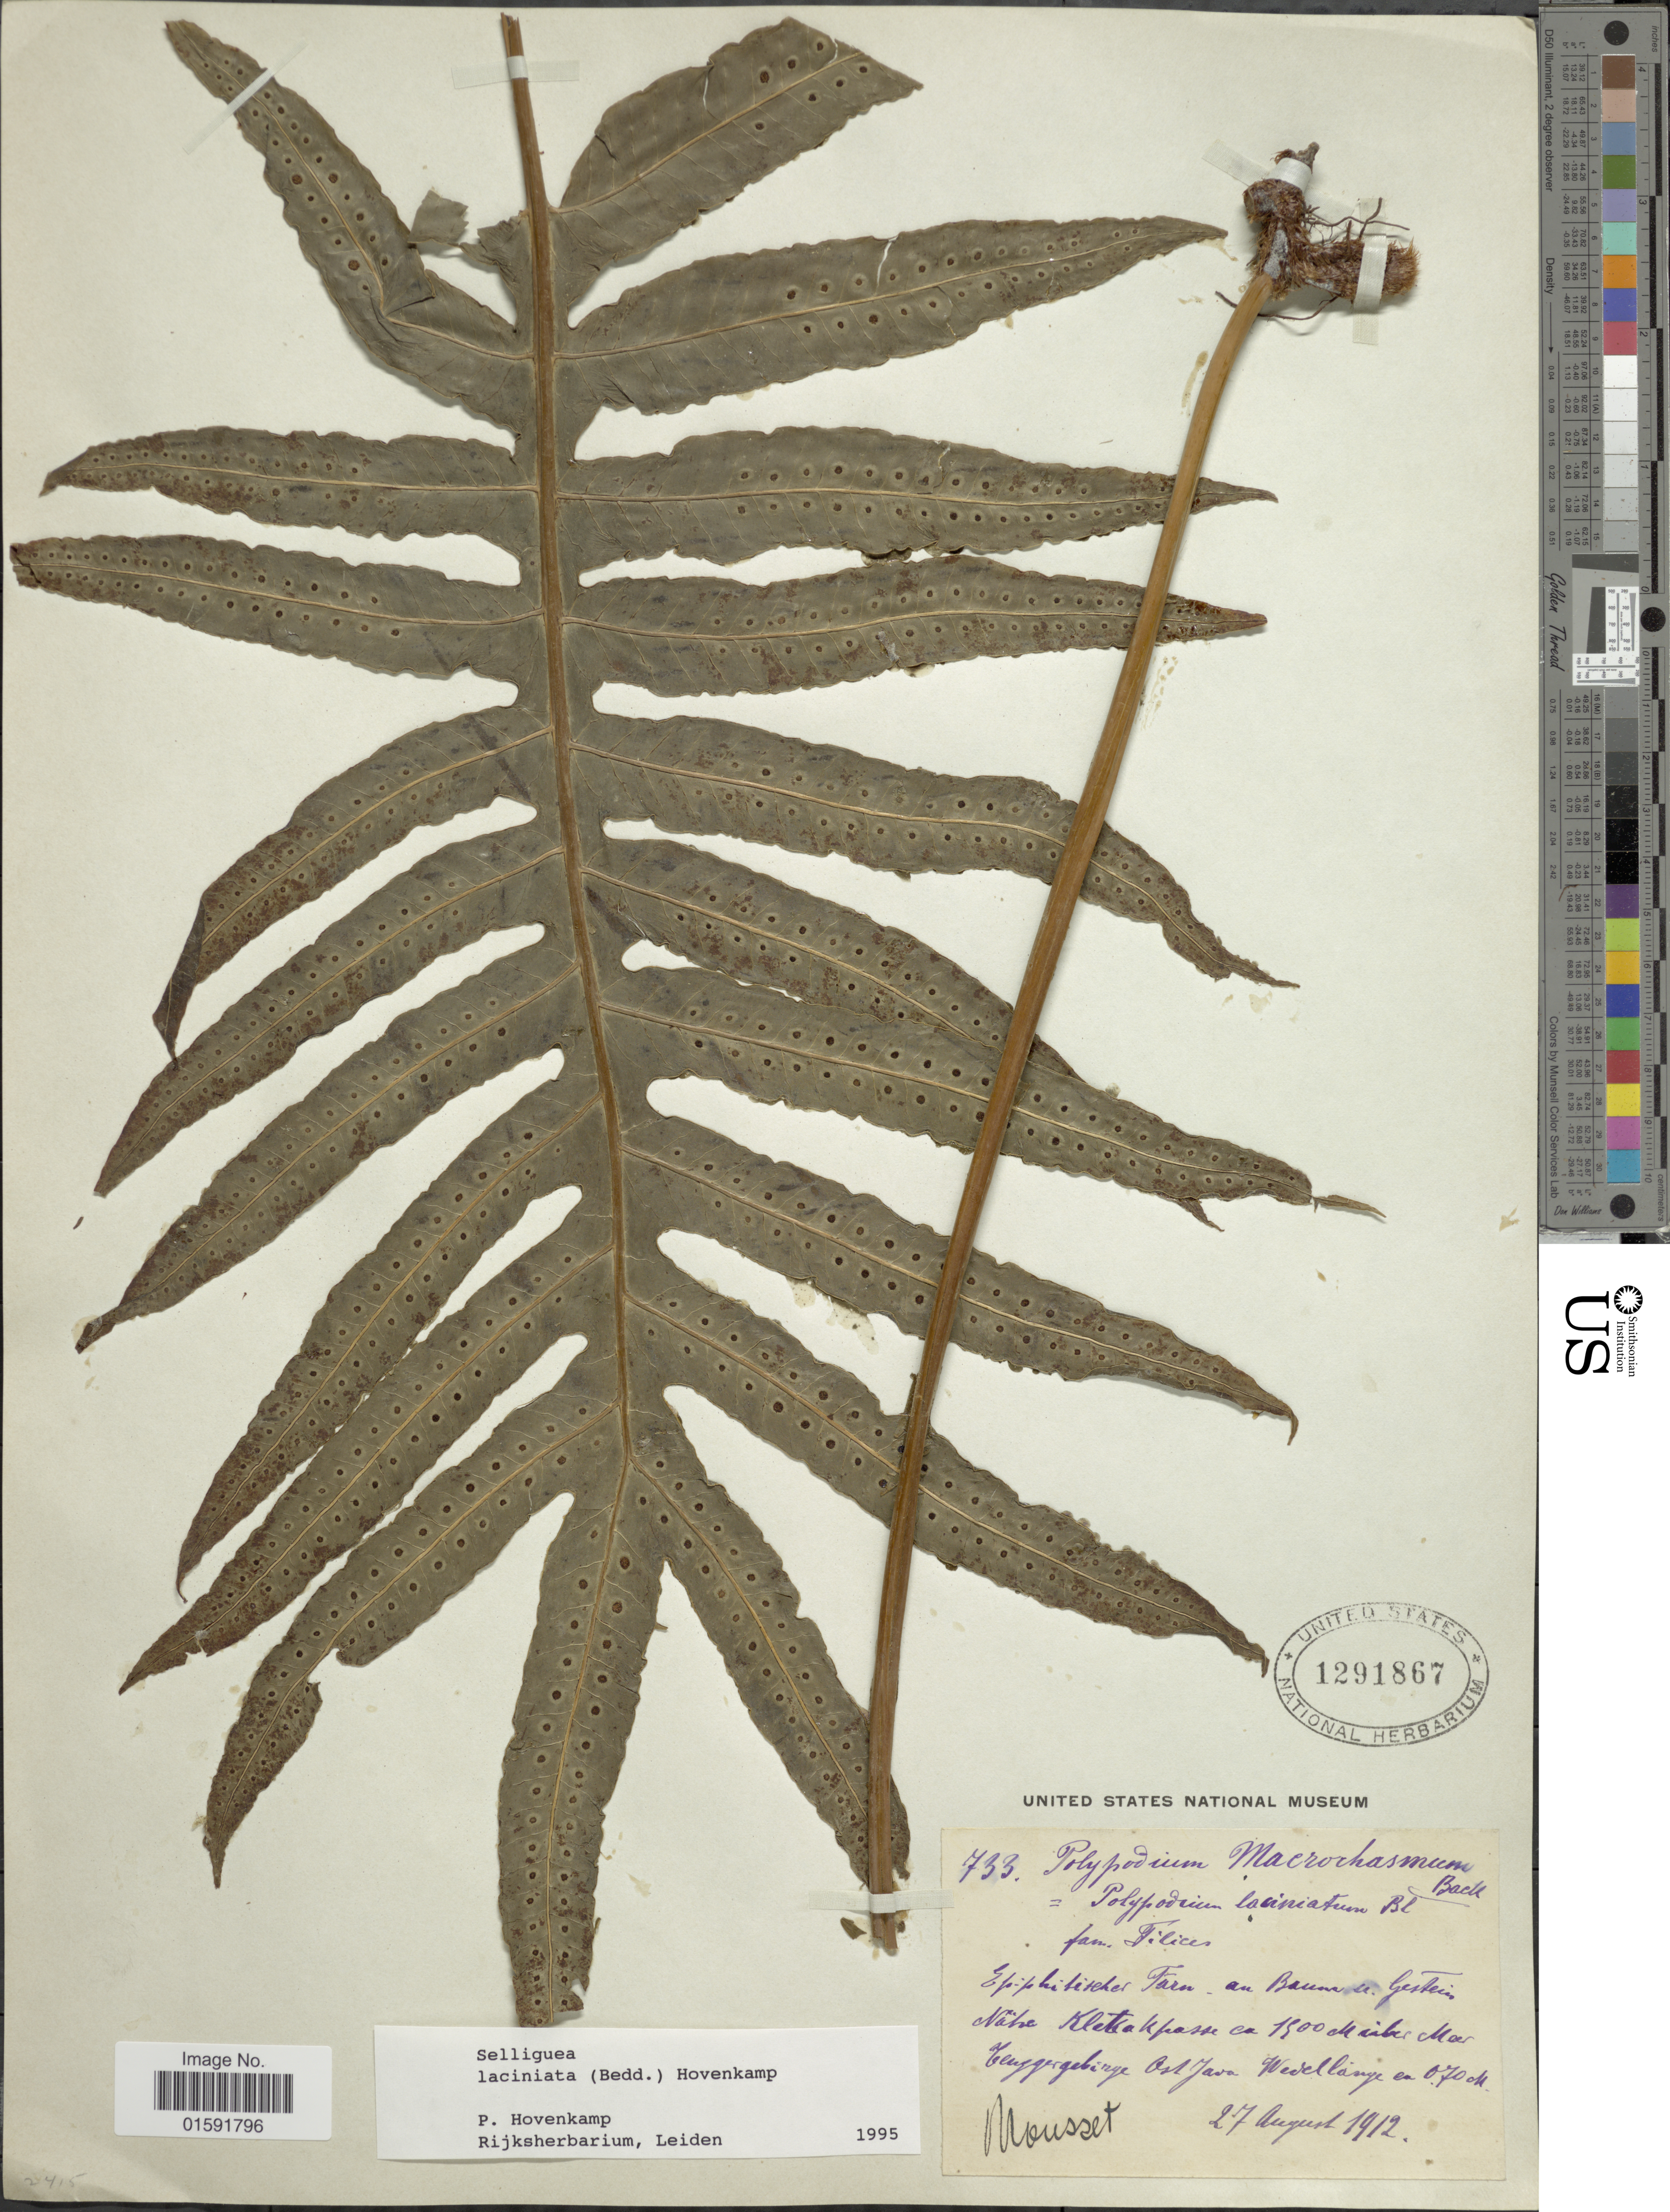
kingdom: Plantae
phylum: Tracheophyta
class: Polypodiopsida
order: Polypodiales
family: Polypodiaceae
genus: Selliguea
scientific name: Selliguea laciniata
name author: (C. Presl) Hovenkamp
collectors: Mousset, --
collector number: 733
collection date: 1912-08-27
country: Indonesia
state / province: Java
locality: Nahe Kletakpam Maer Tenggergehriqe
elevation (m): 1500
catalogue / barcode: US 1291867